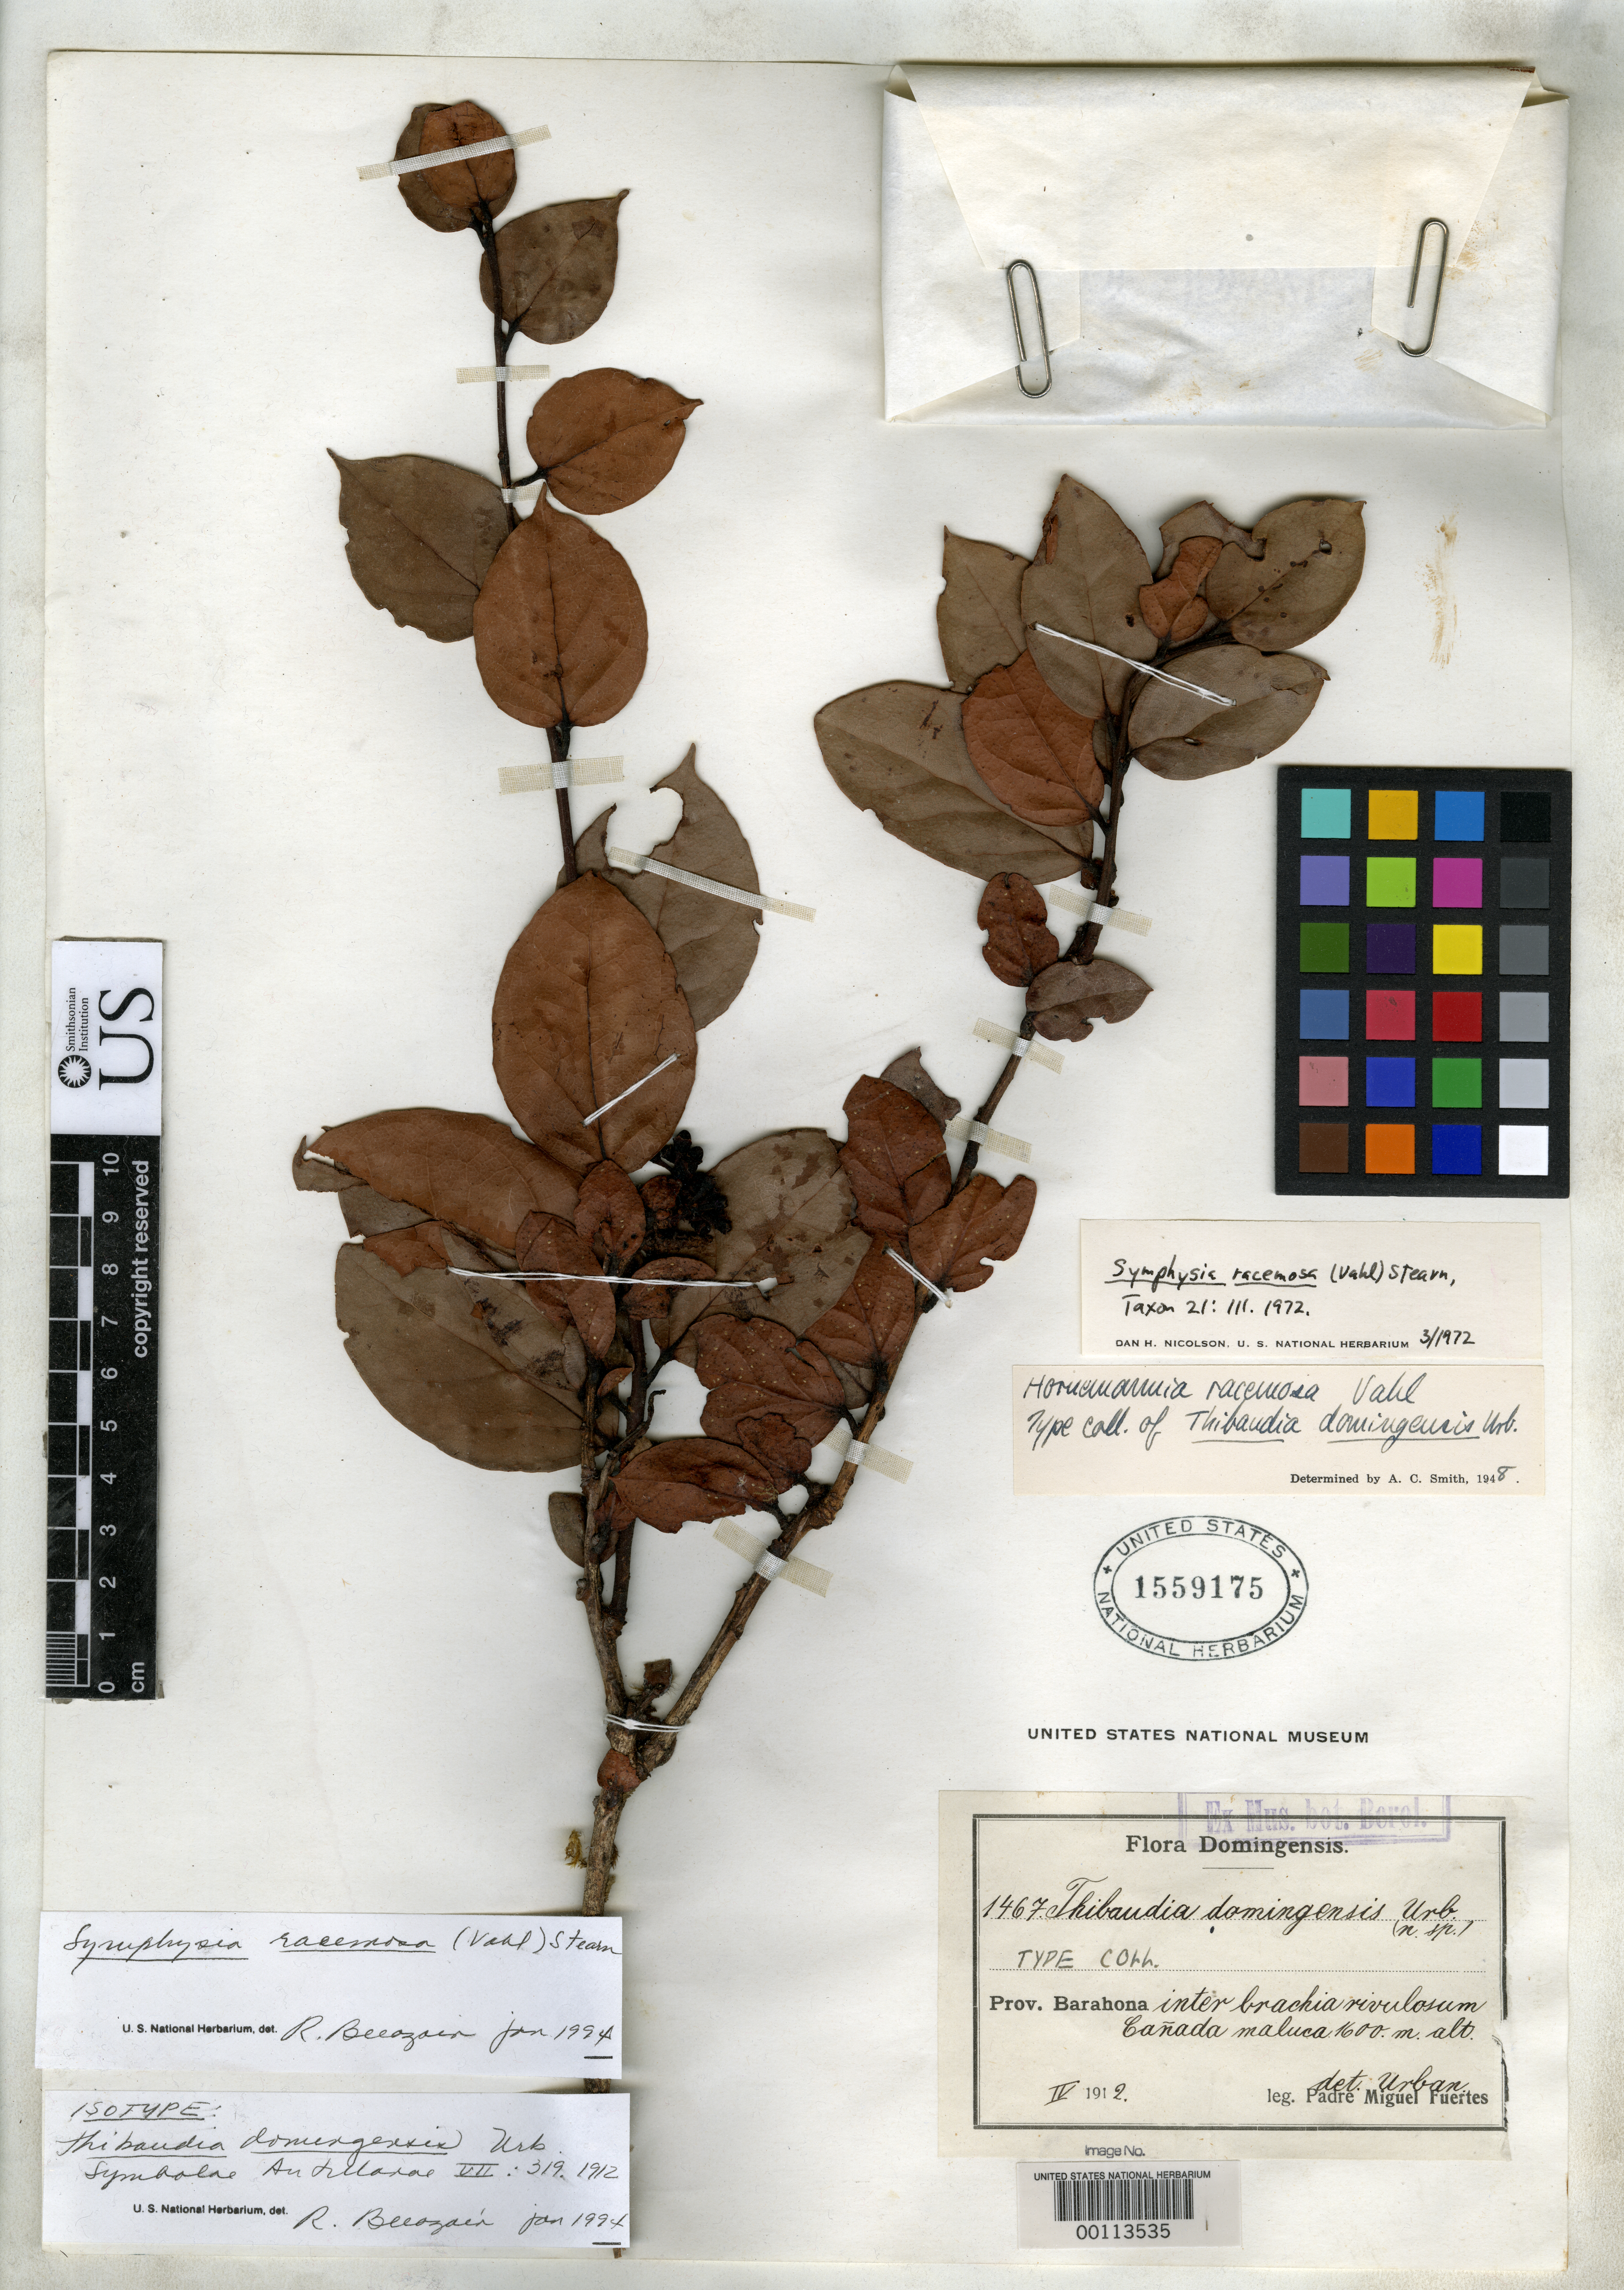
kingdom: Plantae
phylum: Tracheophyta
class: Magnoliopsida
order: Ericales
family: Ericaceae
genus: Thibaudia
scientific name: Thibaudia domingensis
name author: Urb.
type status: Isotype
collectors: M. D. Fuertes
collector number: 1467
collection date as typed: Apr 1912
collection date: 1912-04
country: Dominican Republic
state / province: Barahona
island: Hispaniola Island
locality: Canada Maluca.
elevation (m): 1600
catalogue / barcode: US 1559175